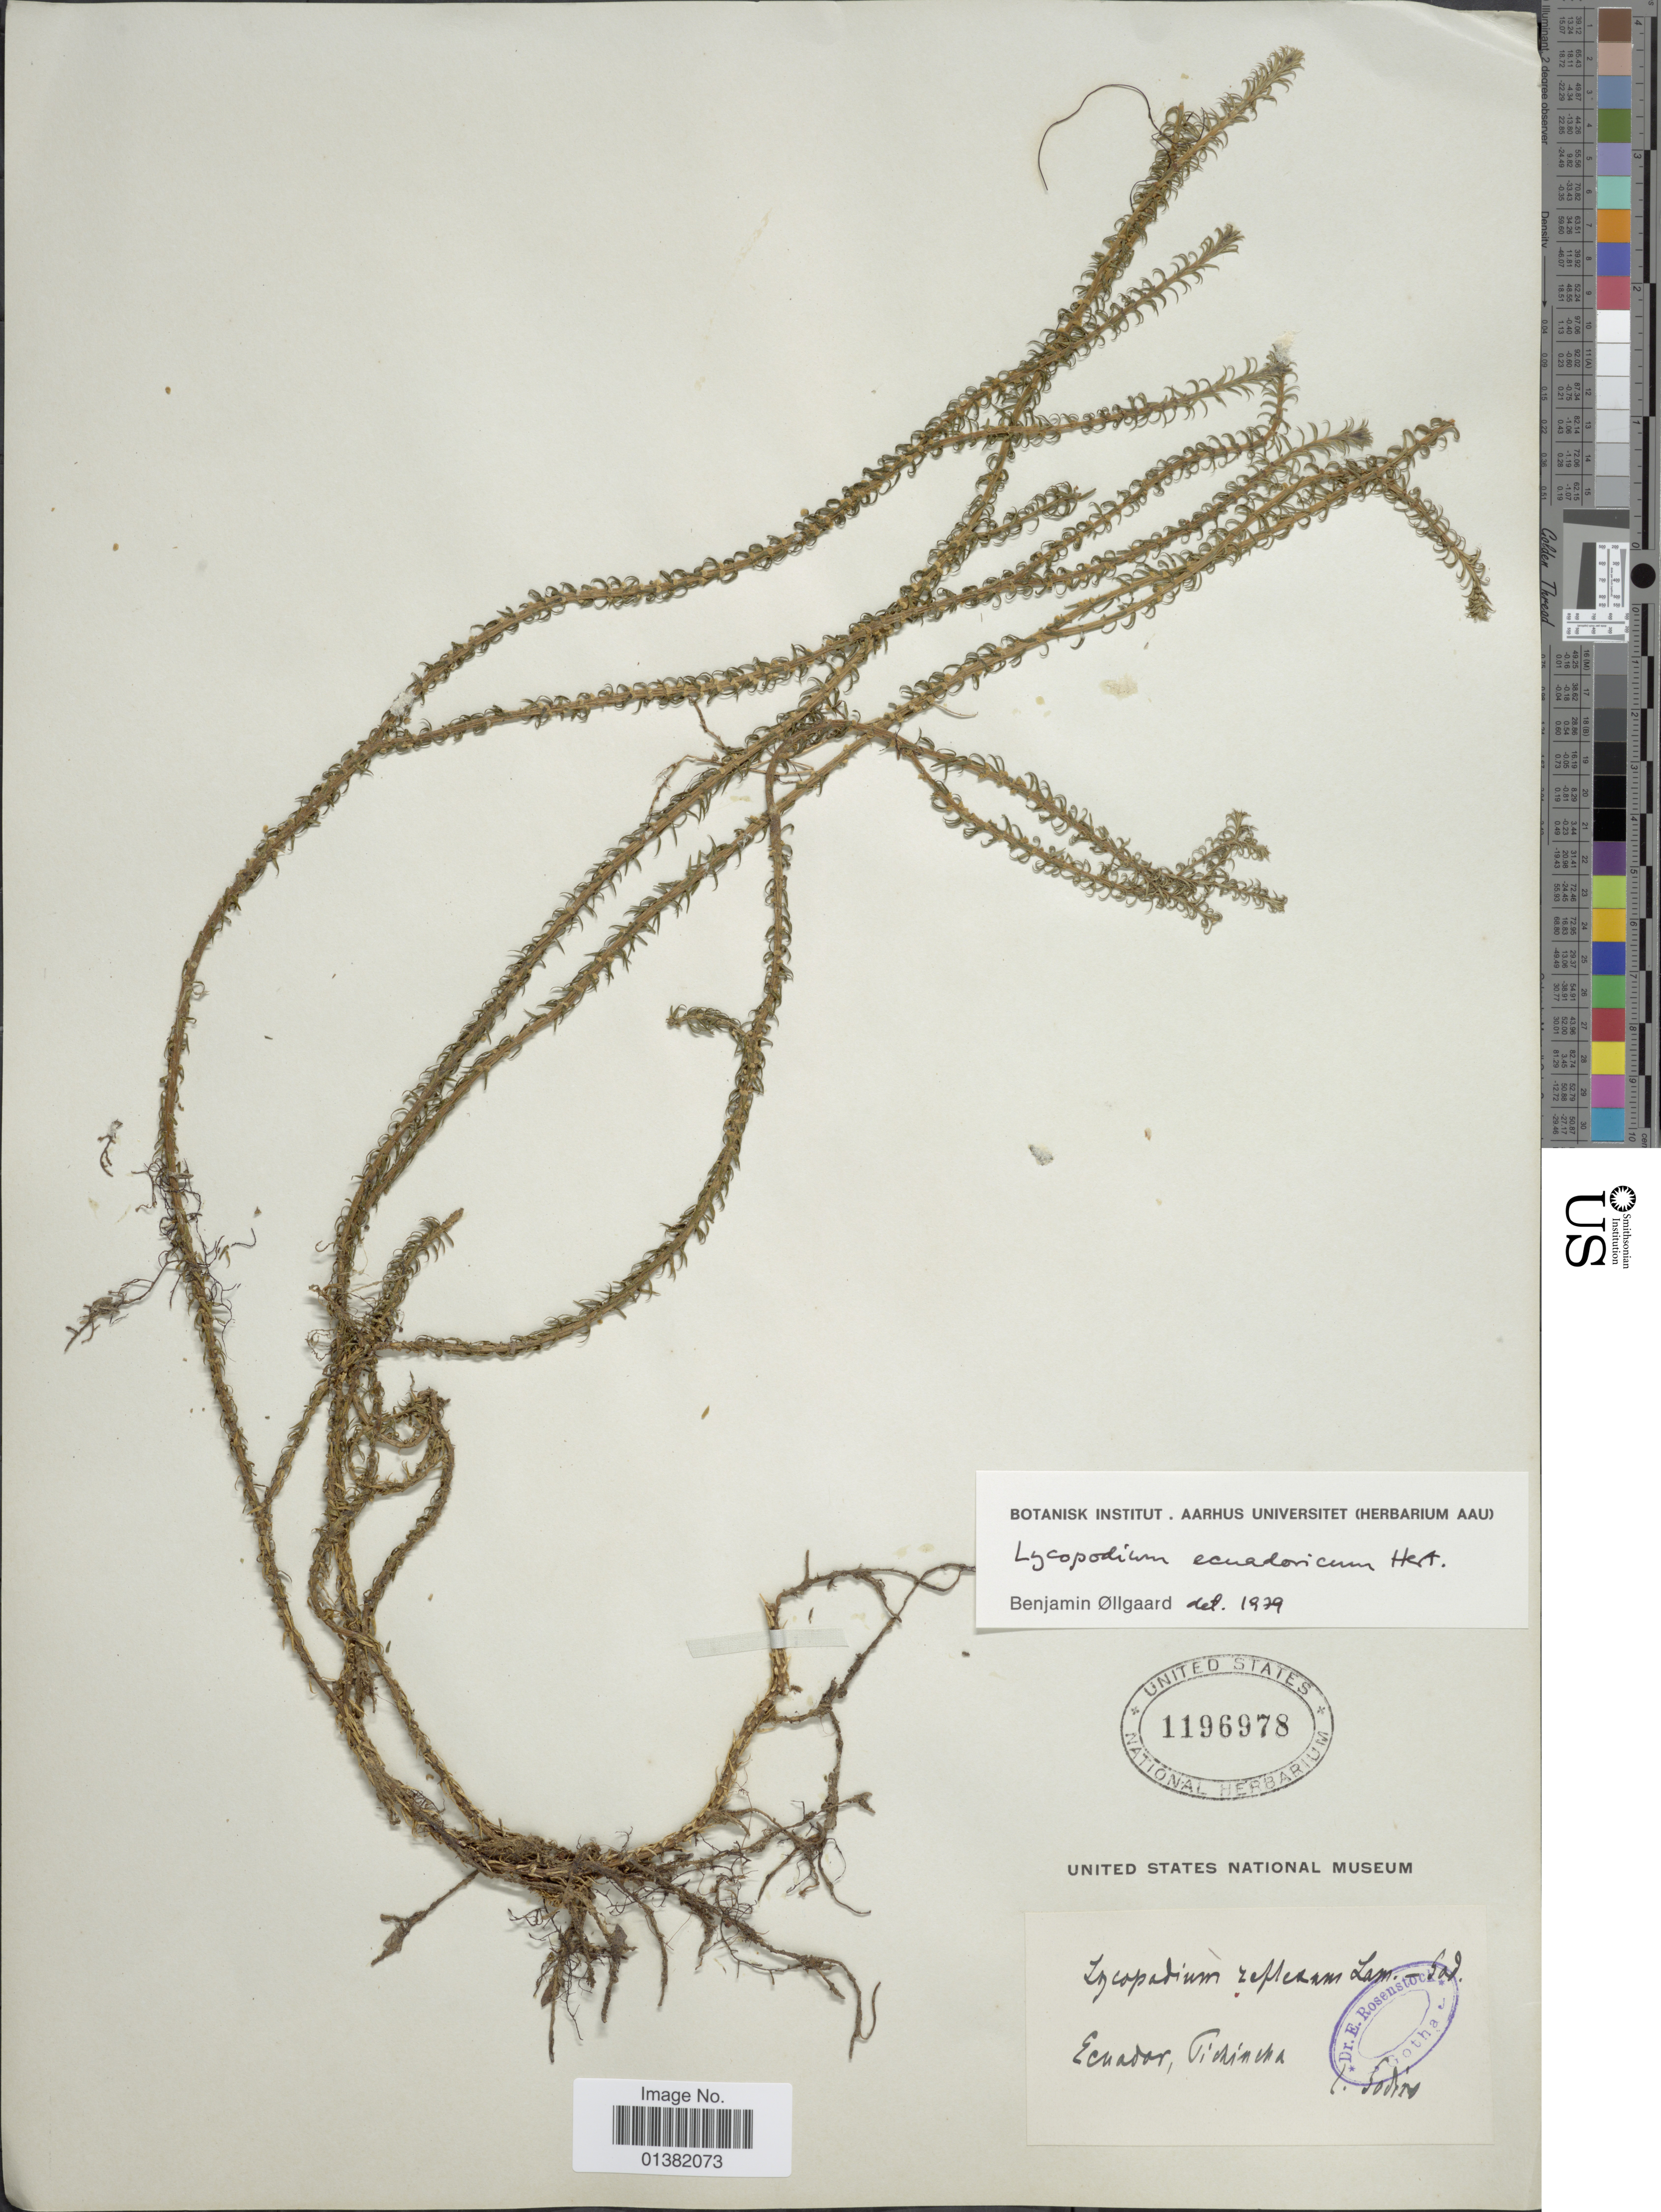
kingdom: Plantae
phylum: Tracheophyta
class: Lycopodiopsida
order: Lycopodiales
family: Lycopodiaceae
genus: Phlegmariurus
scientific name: Phlegmariurus eversus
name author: (Poir.) B. Øllg.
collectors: L. Sodiro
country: Ecuador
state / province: Pichincha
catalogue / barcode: US 1196978